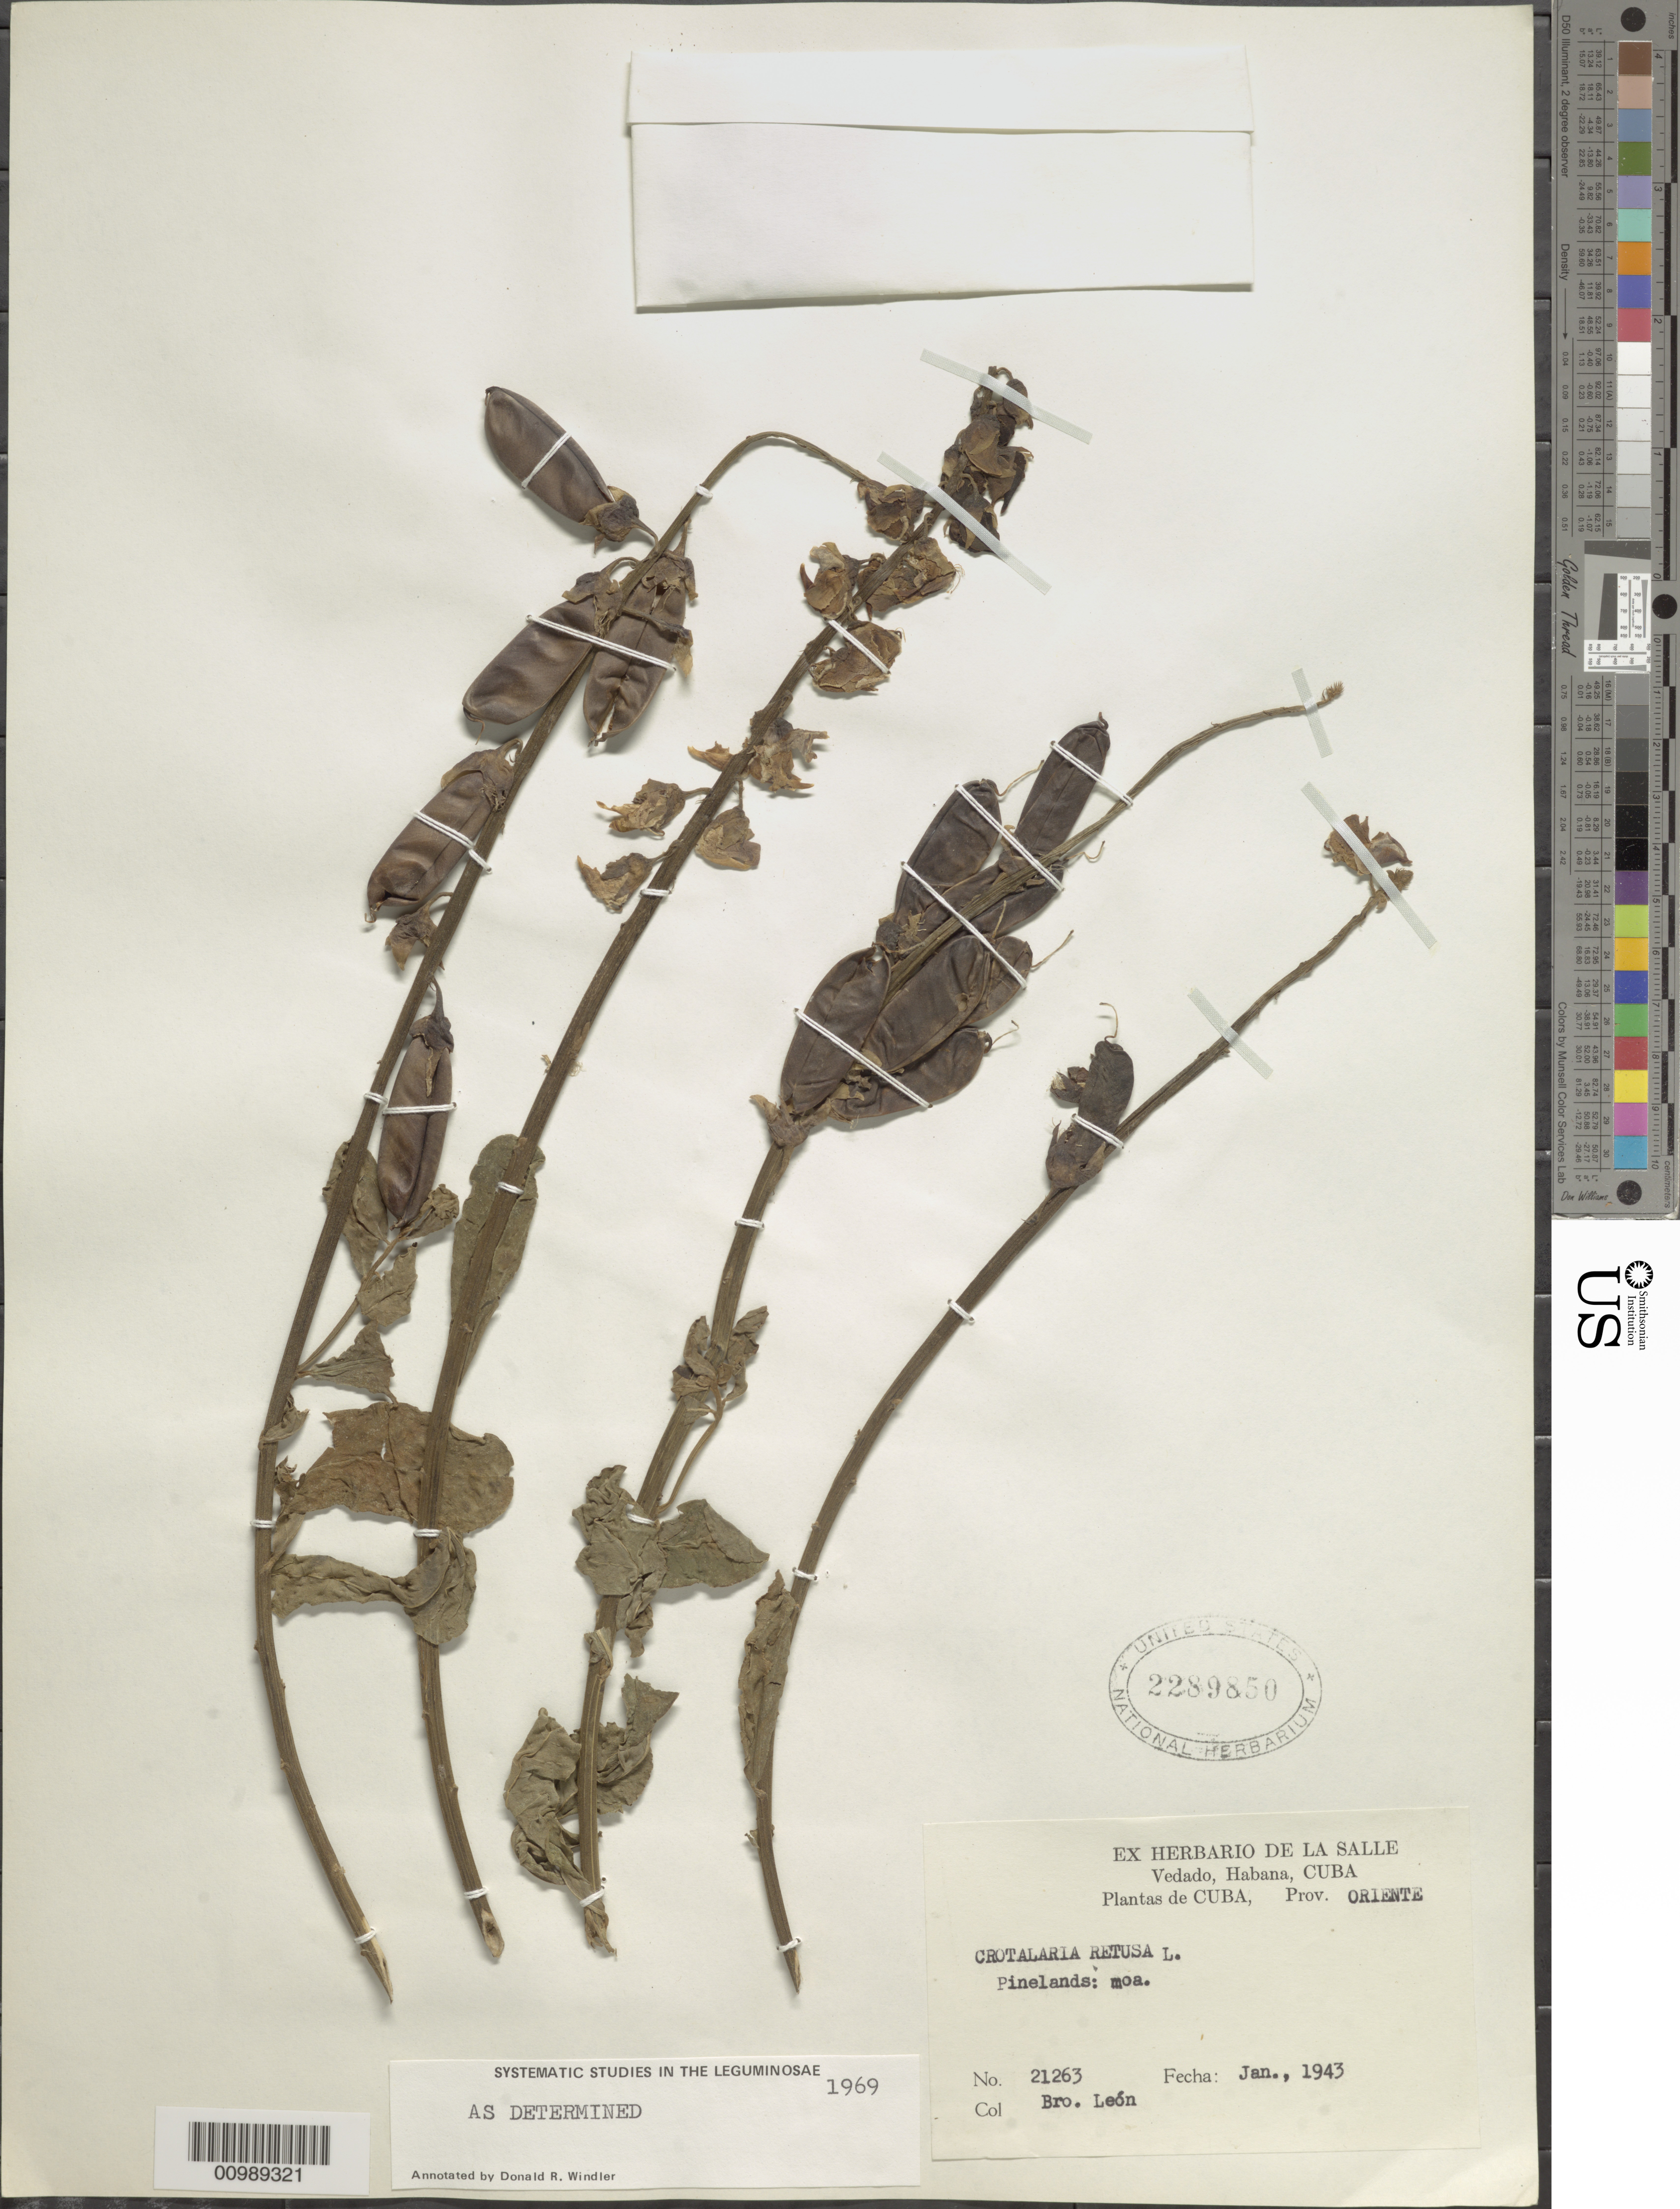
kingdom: Plantae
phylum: Tracheophyta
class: Magnoliopsida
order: Fabales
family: Fabaceae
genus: Crotalaria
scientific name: Crotalaria retusa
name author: L.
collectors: Bro. León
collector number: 21263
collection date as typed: Jan 1943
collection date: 1943-01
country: Cuba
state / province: Oriente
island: Cuba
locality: Pinelands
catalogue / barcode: US 2289850